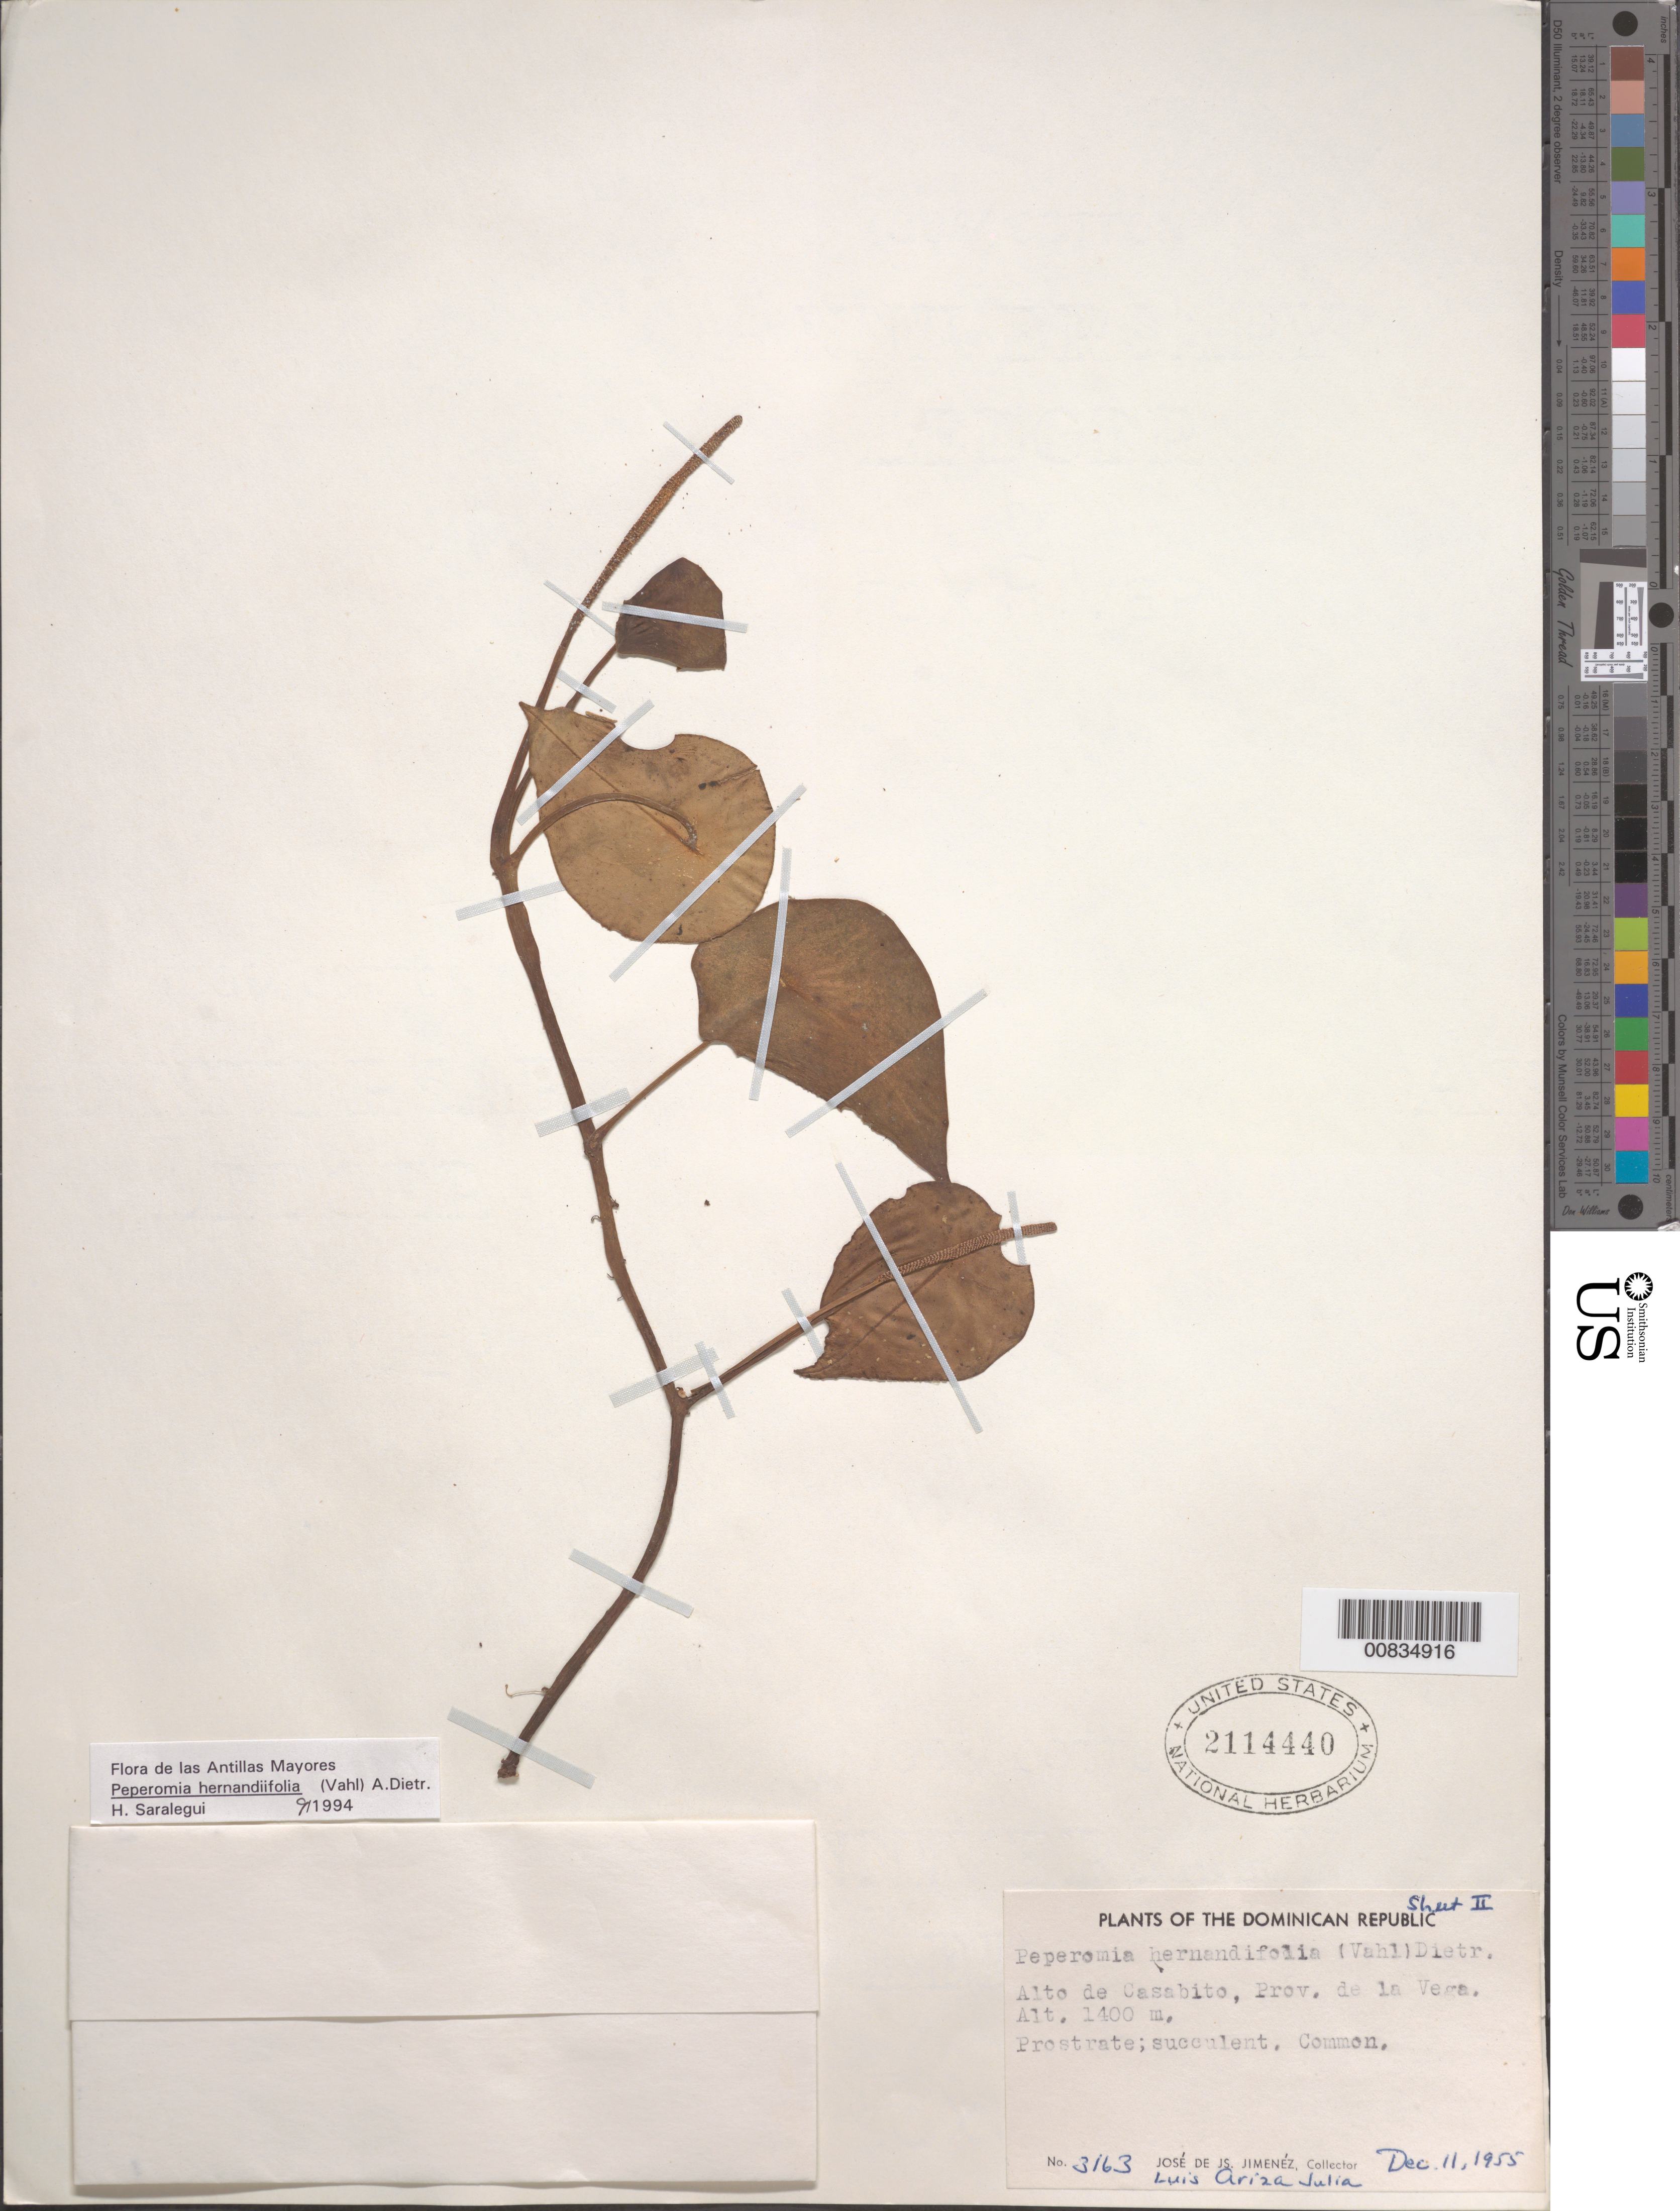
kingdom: Plantae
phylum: Tracheophyta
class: Magnoliopsida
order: Piperales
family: Piperaceae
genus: Peperomia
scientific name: Peperomia hernandiifolia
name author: (Vahl) A. Dietr.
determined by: Saralegui Boza, H., (HAJB), Jardin Botanico Nacional (Habana)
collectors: J. J. Jiménez & L. Ariza-Julia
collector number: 3163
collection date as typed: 11 Dec 1955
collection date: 1955-12-11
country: Dominican Republic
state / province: La Vega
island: Hispaniola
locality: Alto de Casabito.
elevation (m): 1400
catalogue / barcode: US 2114440